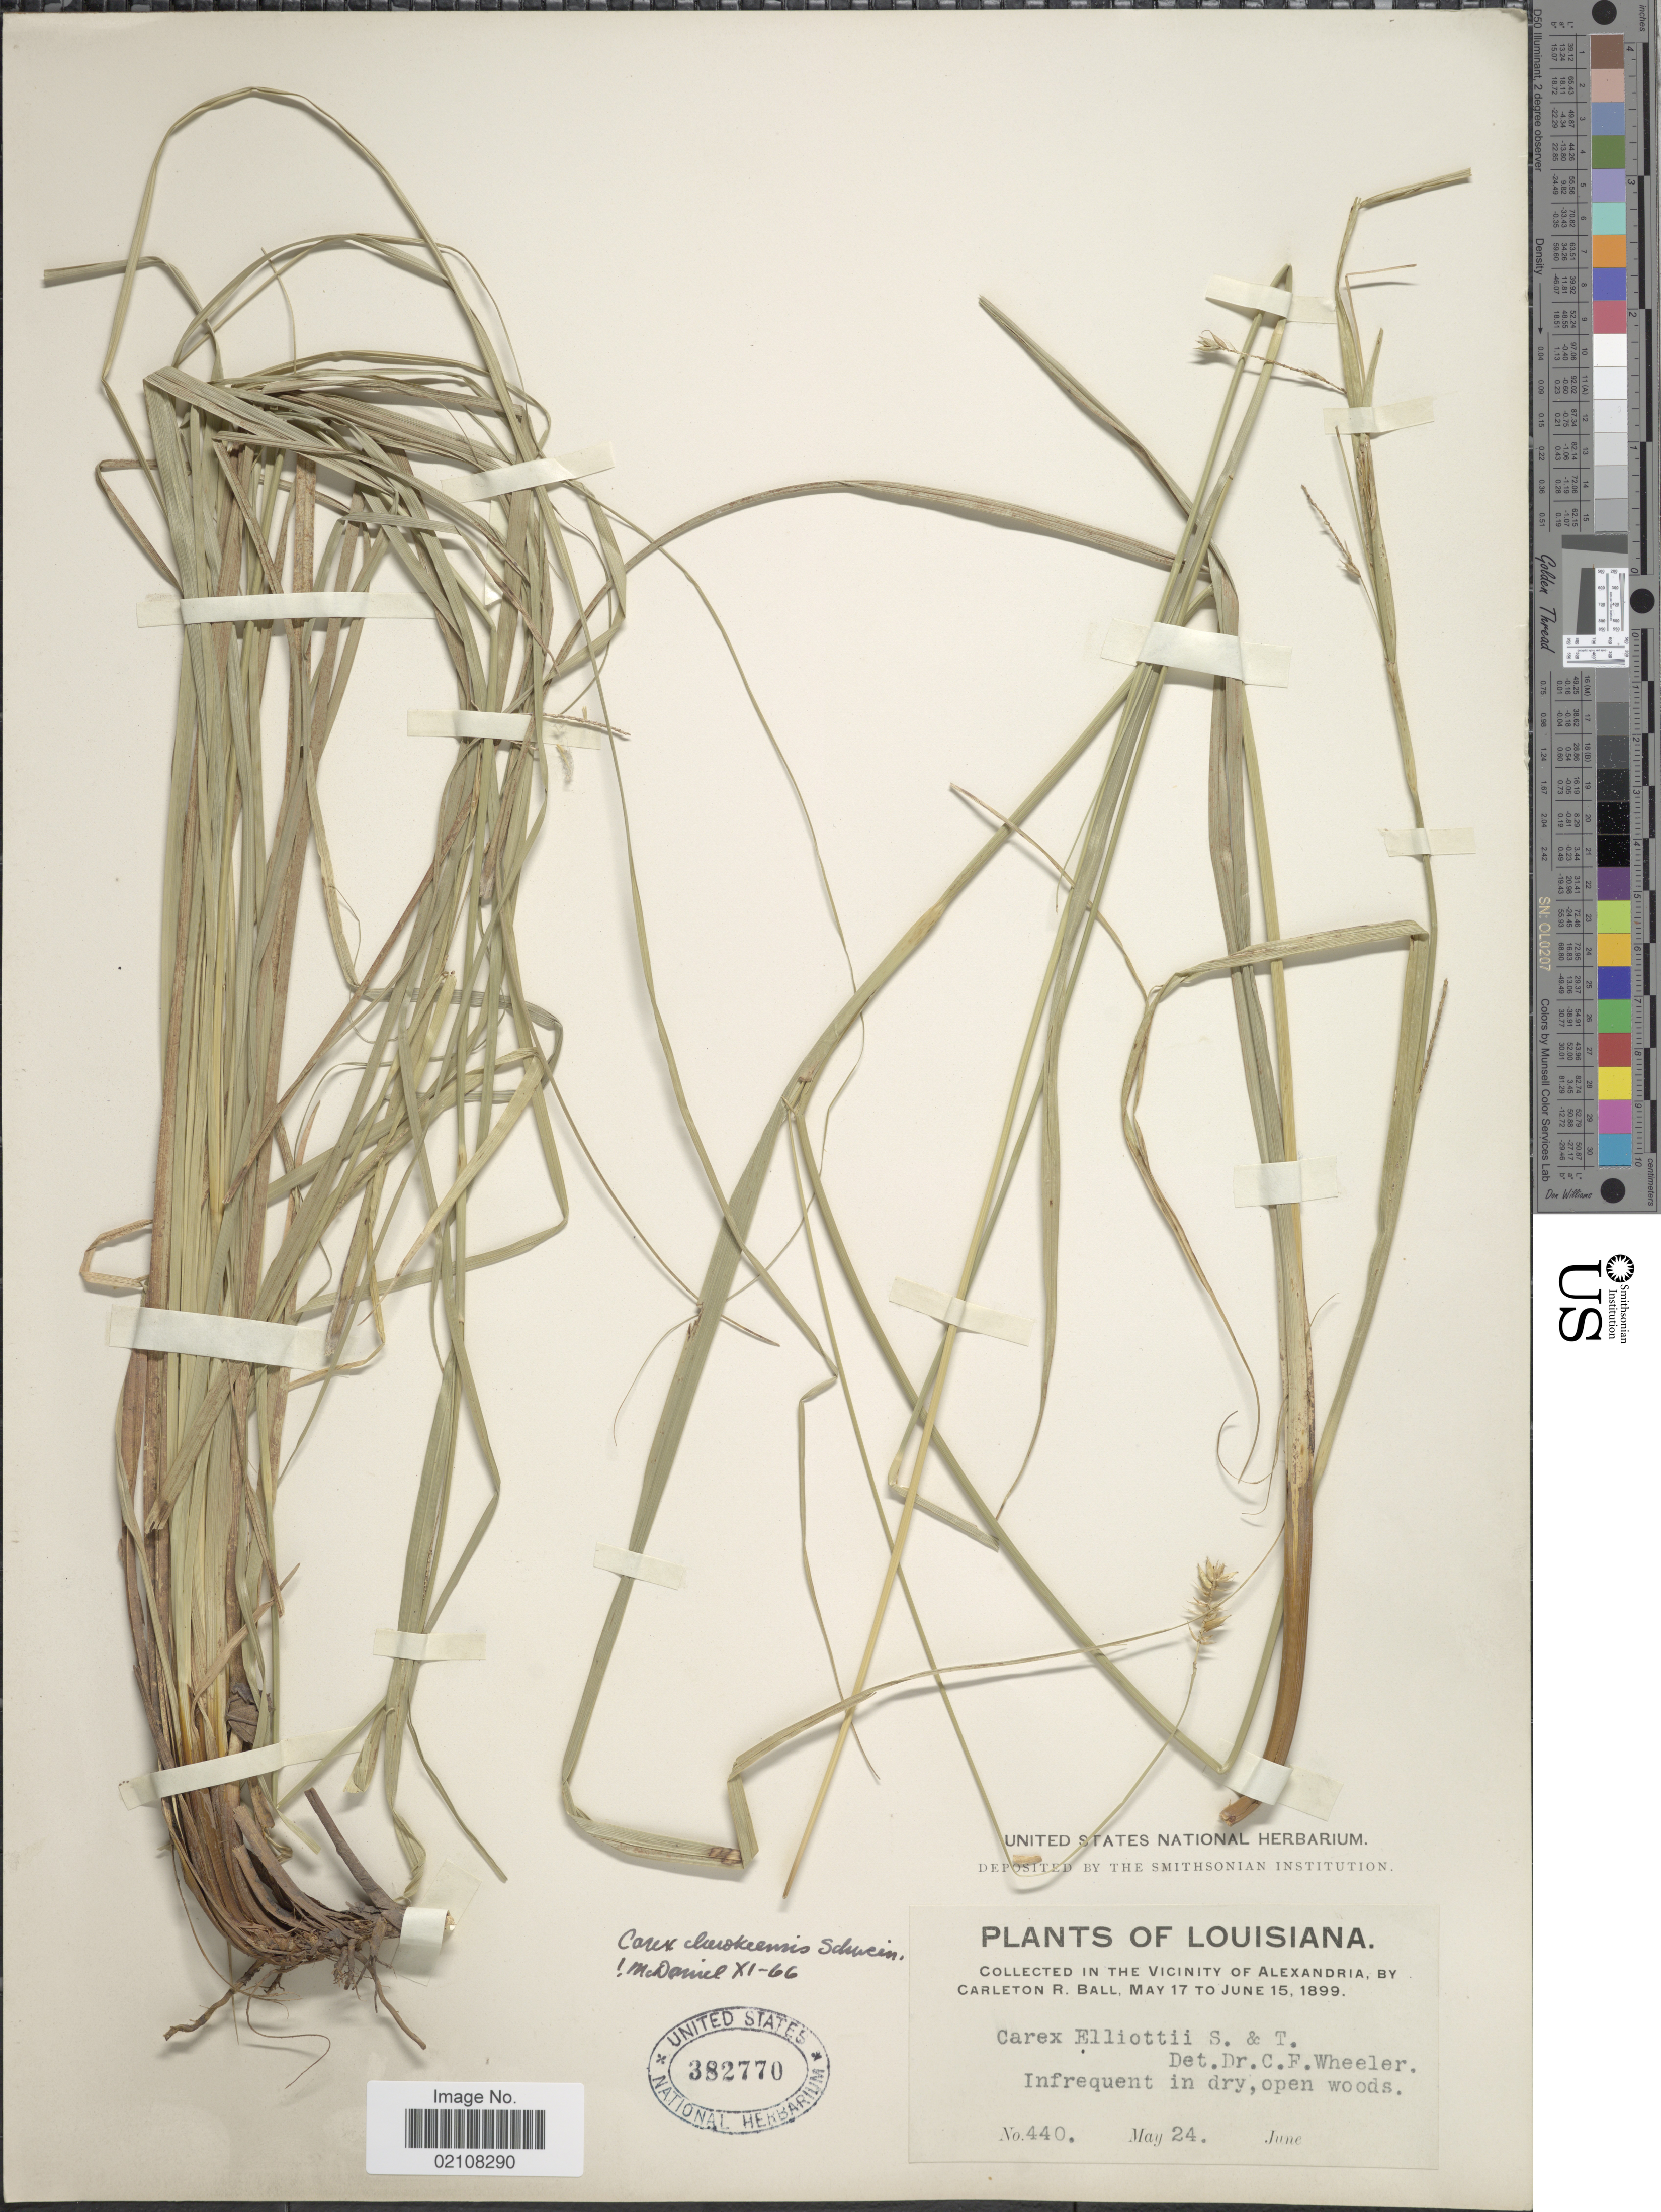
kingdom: Plantae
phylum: Tracheophyta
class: Liliopsida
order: Poales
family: Cyperaceae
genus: Carex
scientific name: Carex cherokeensis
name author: Schwein.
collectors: C. R. Ball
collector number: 440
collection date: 1899-05-17/1899-06-15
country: United States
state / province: Louisiana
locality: In the Vicinity of Alexandria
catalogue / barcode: US 382770